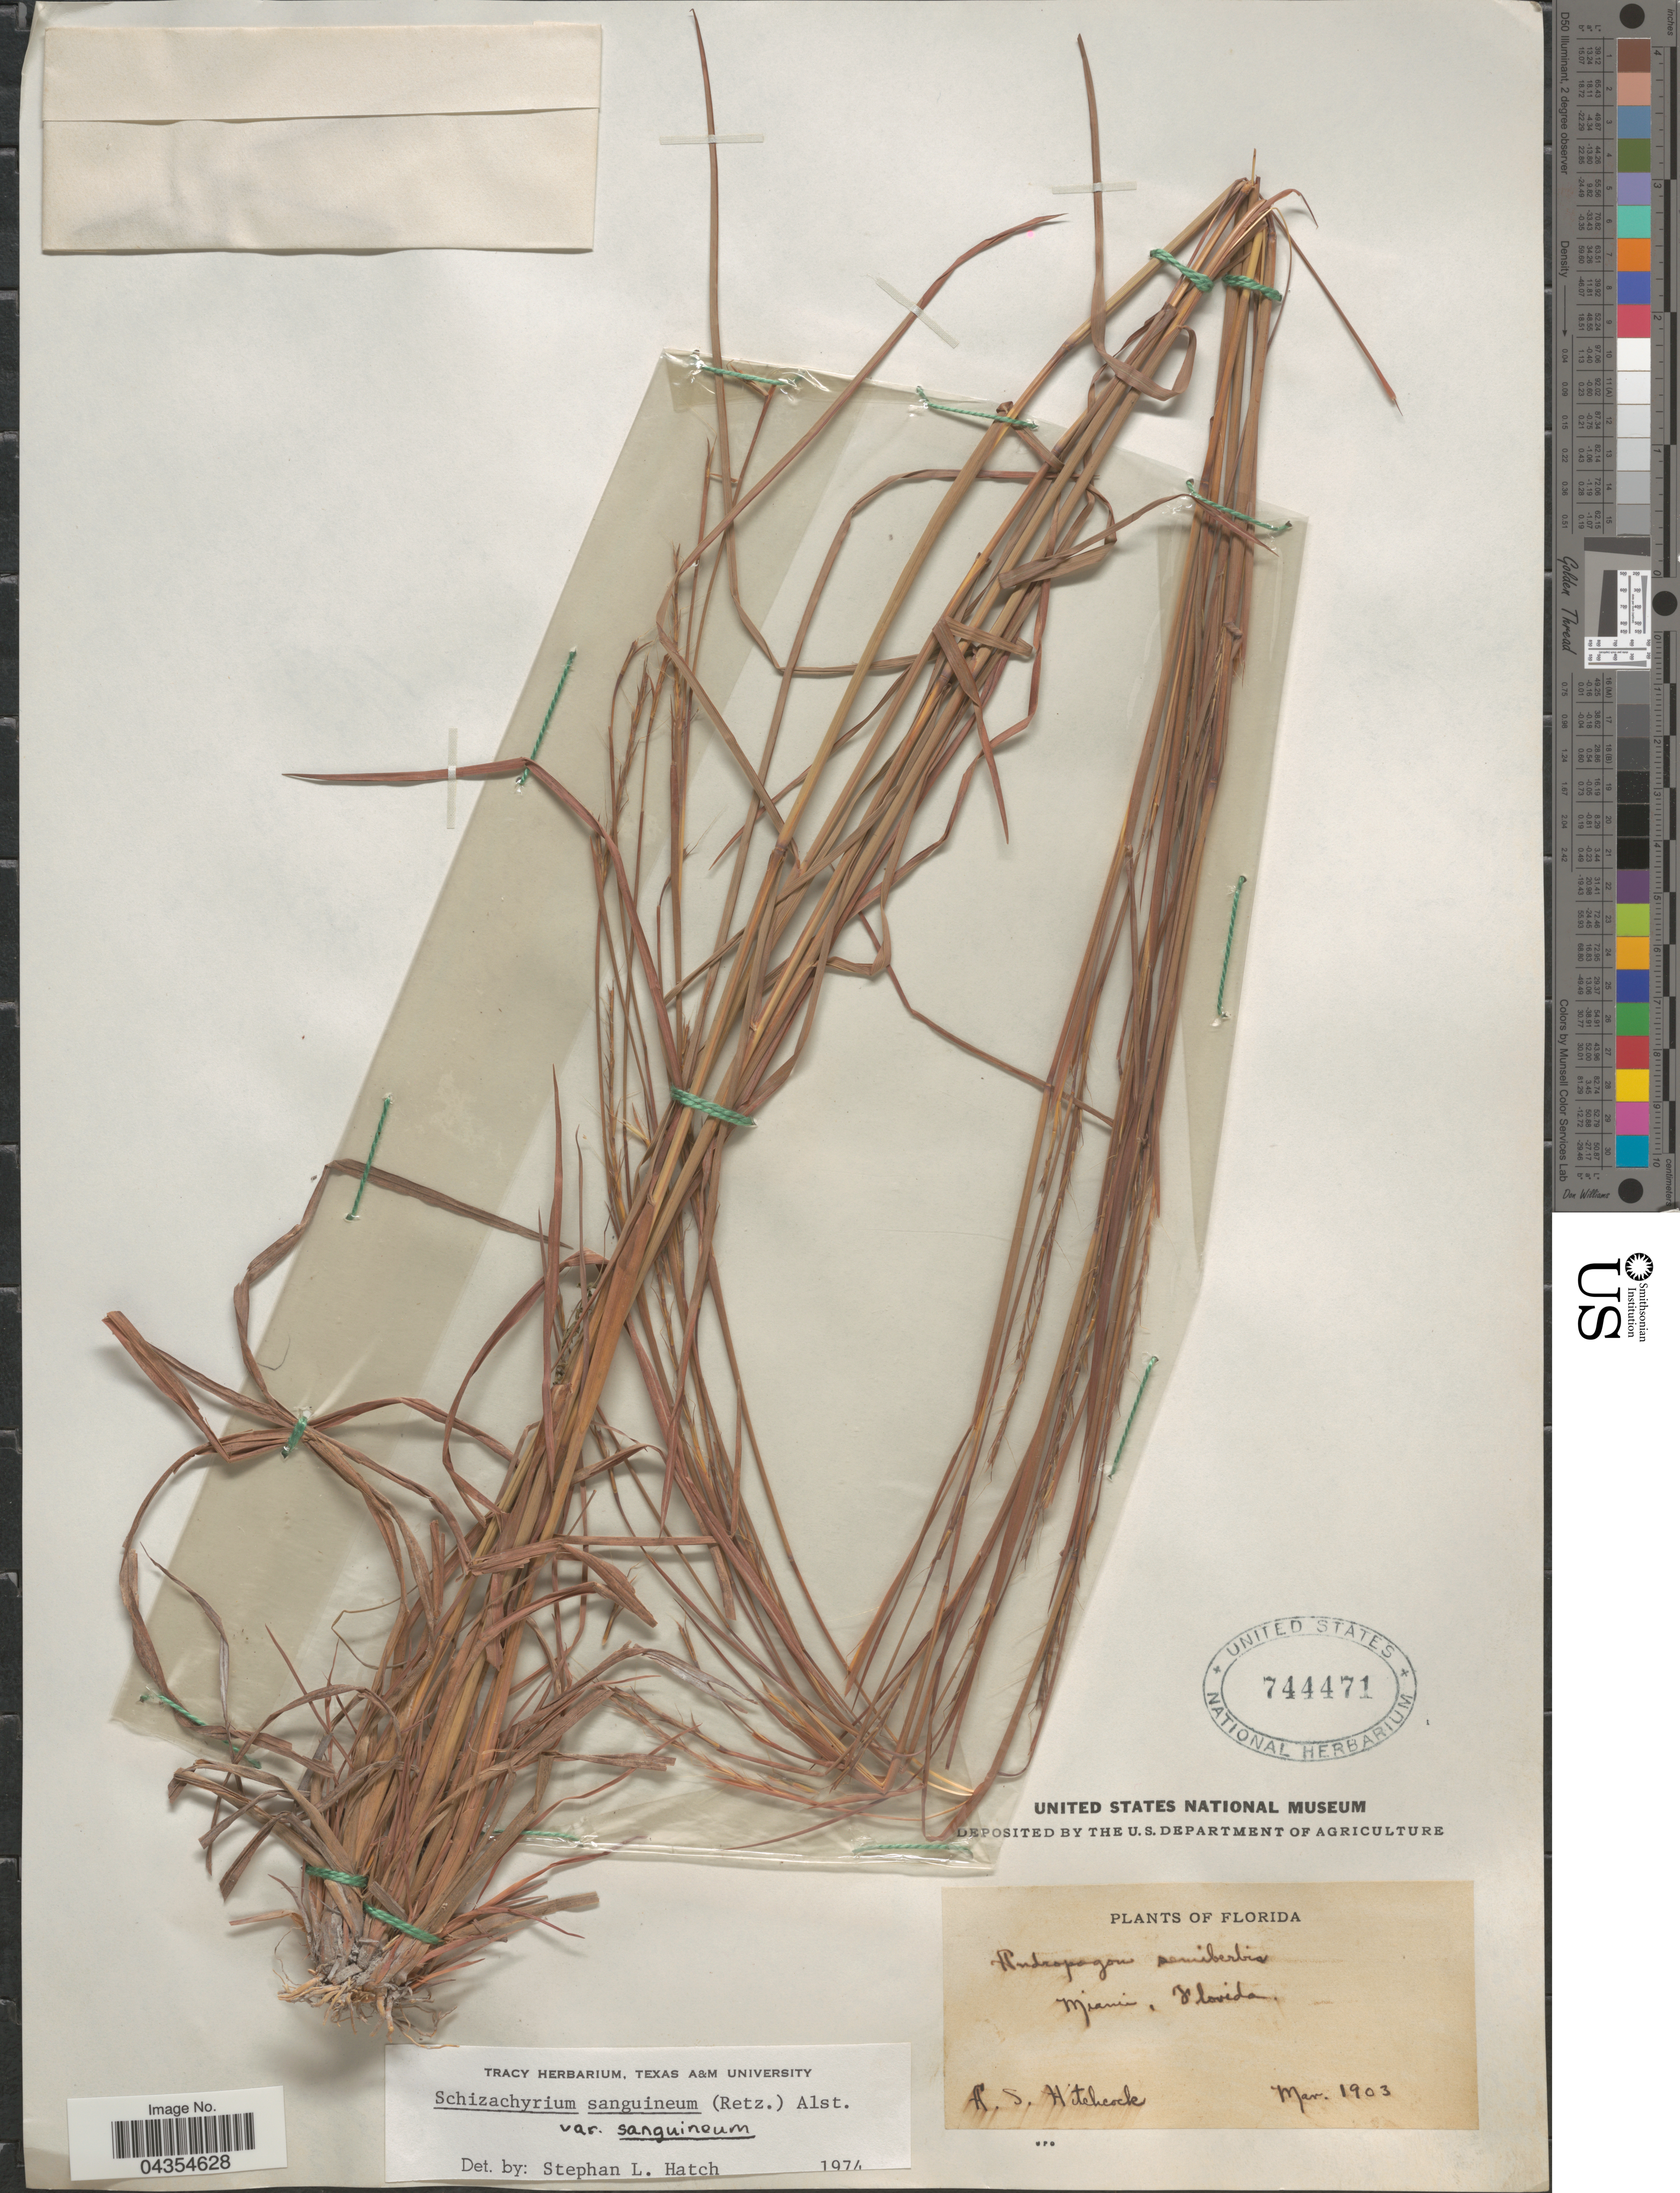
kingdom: Plantae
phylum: Tracheophyta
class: Liliopsida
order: Poales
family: Poaceae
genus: Schizachyrium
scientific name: Schizachyrium sanguineum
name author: (Retz.) Alston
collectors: A. S. Hitchcock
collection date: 1903-03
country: United States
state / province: Florida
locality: Miami.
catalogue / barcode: US 744471